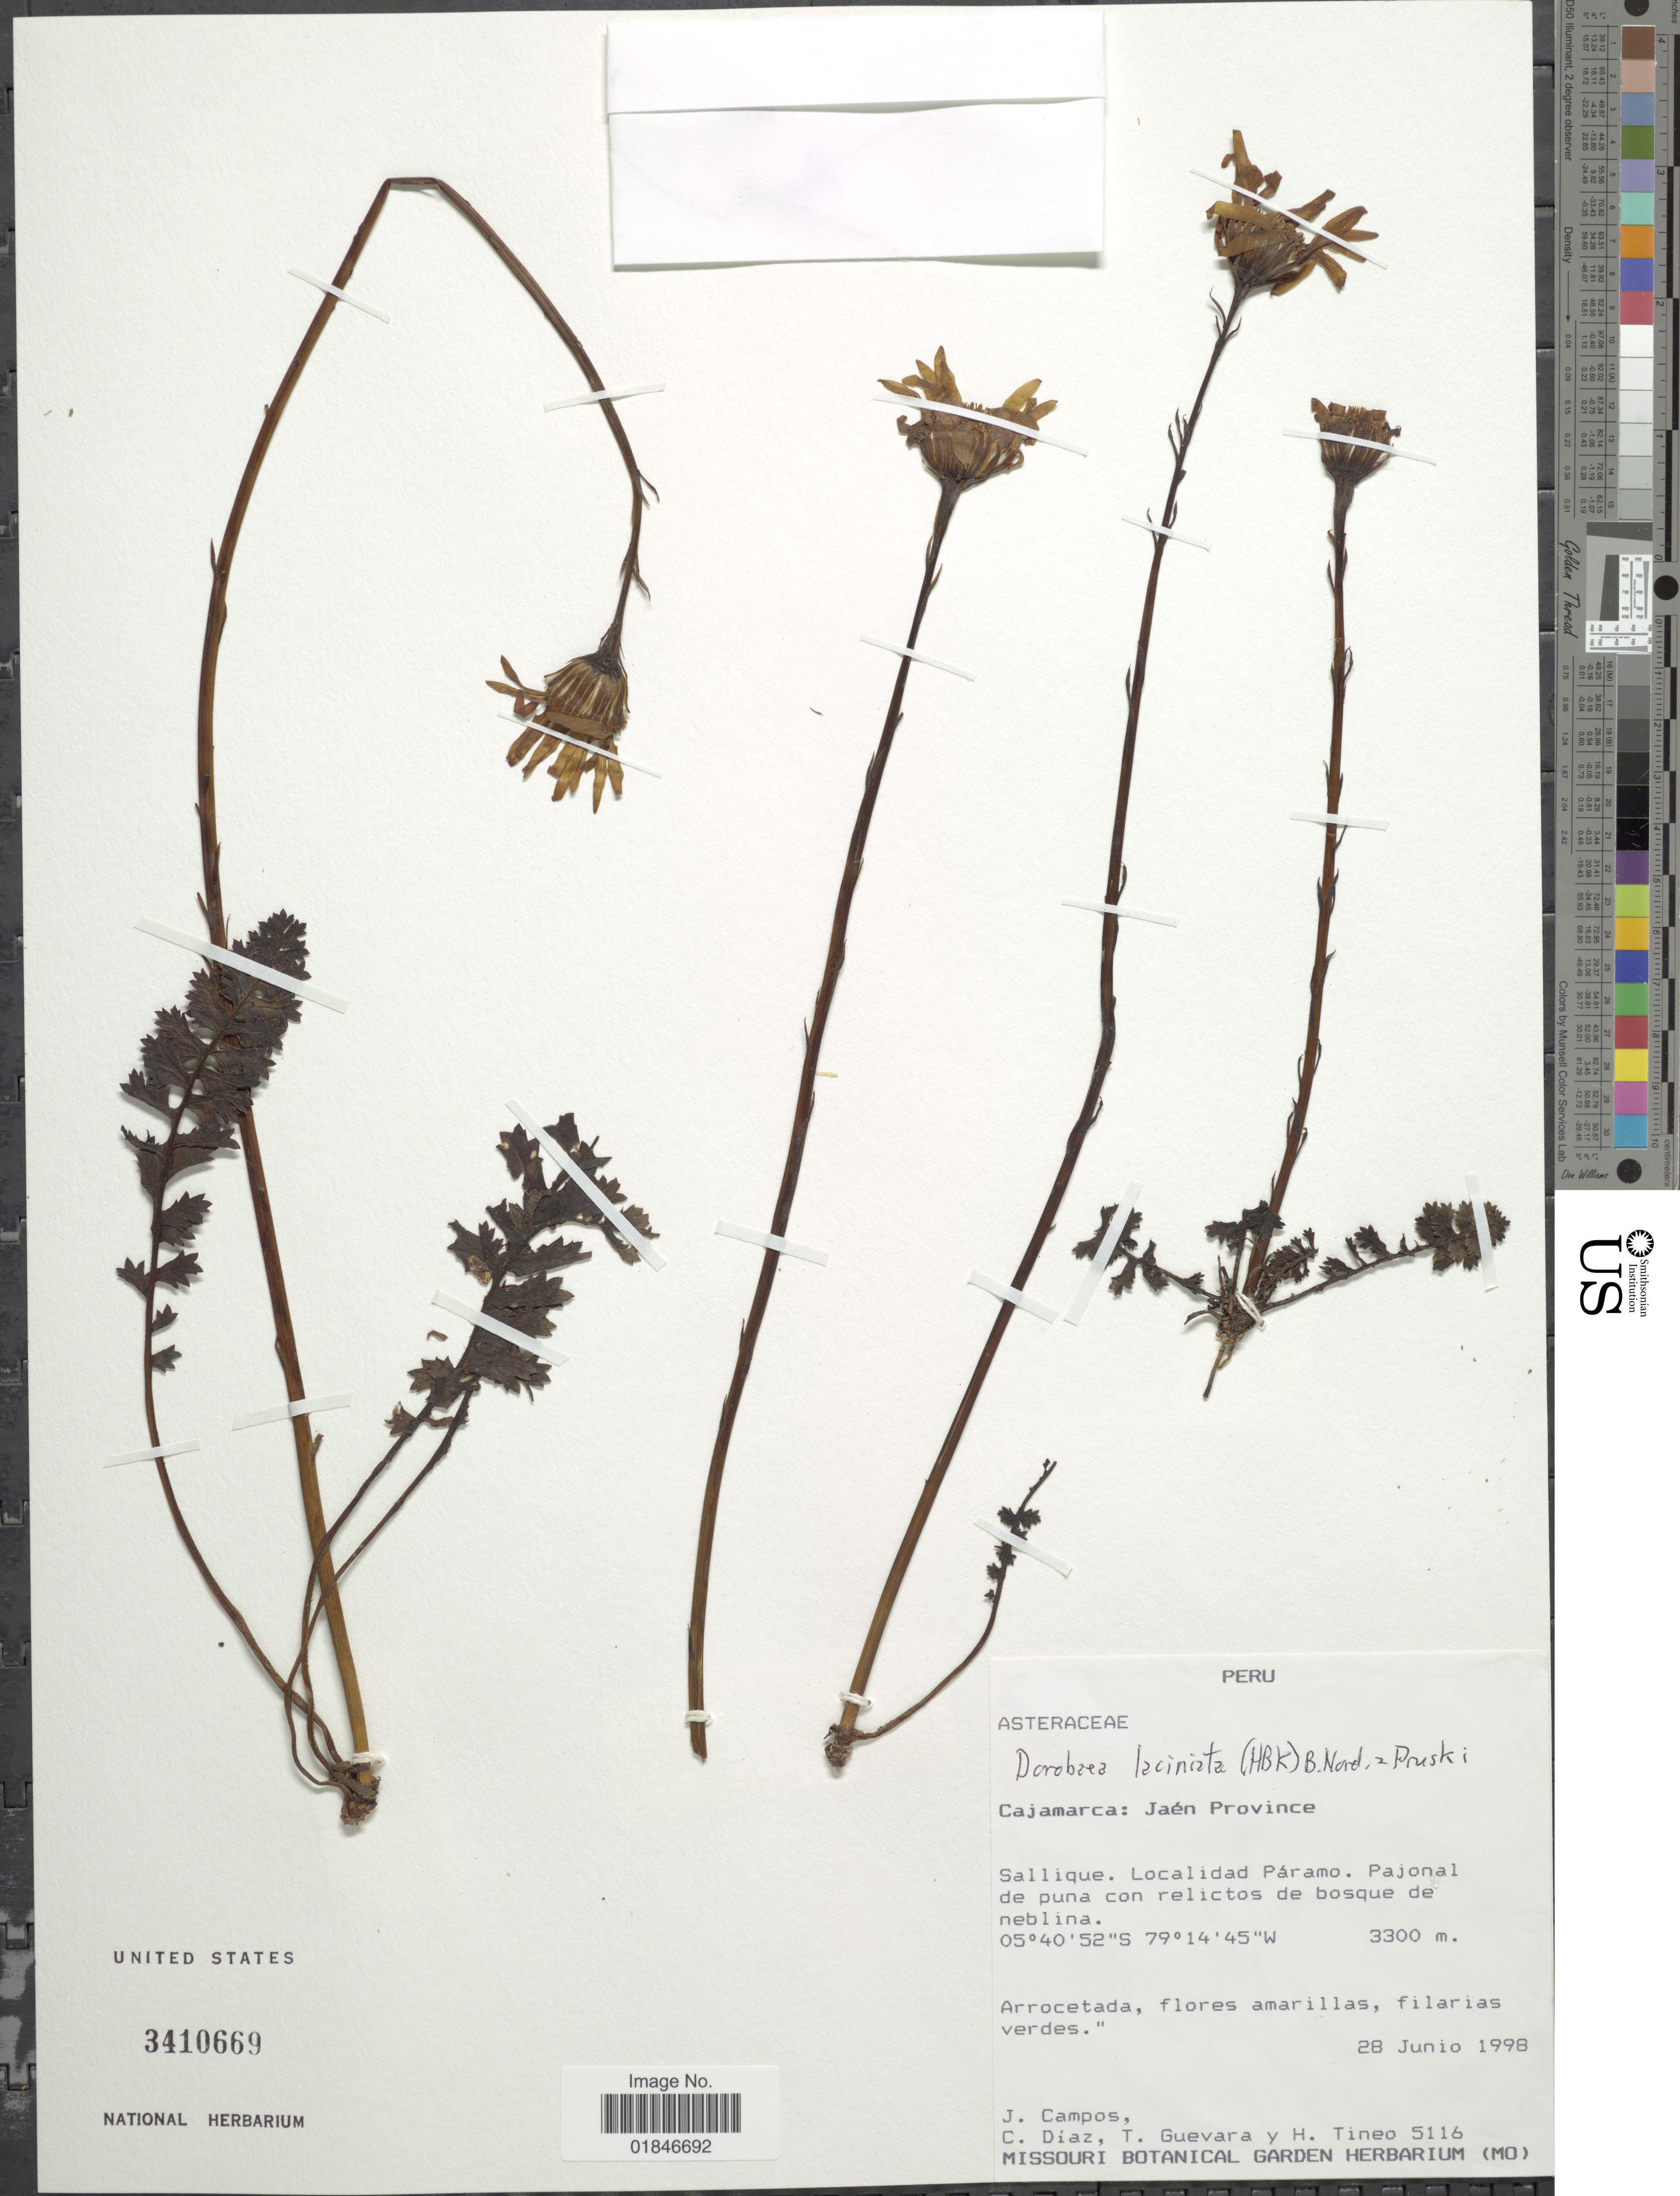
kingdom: Plantae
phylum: Tracheophyta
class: Magnoliopsida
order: Asterales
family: Asteraceae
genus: Dorobaea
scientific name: Dorobaea sp.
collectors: J. Campos, C. Díaz, T. Guevara & H. Tineo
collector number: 5116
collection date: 1998-06-28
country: Peru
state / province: Cajamarca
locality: Cajamarca: Jaen Province. Sallique. Localidad Paramo. Pajonal de puna con relictos de bosue de neblina.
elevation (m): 3300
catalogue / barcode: US 3410669